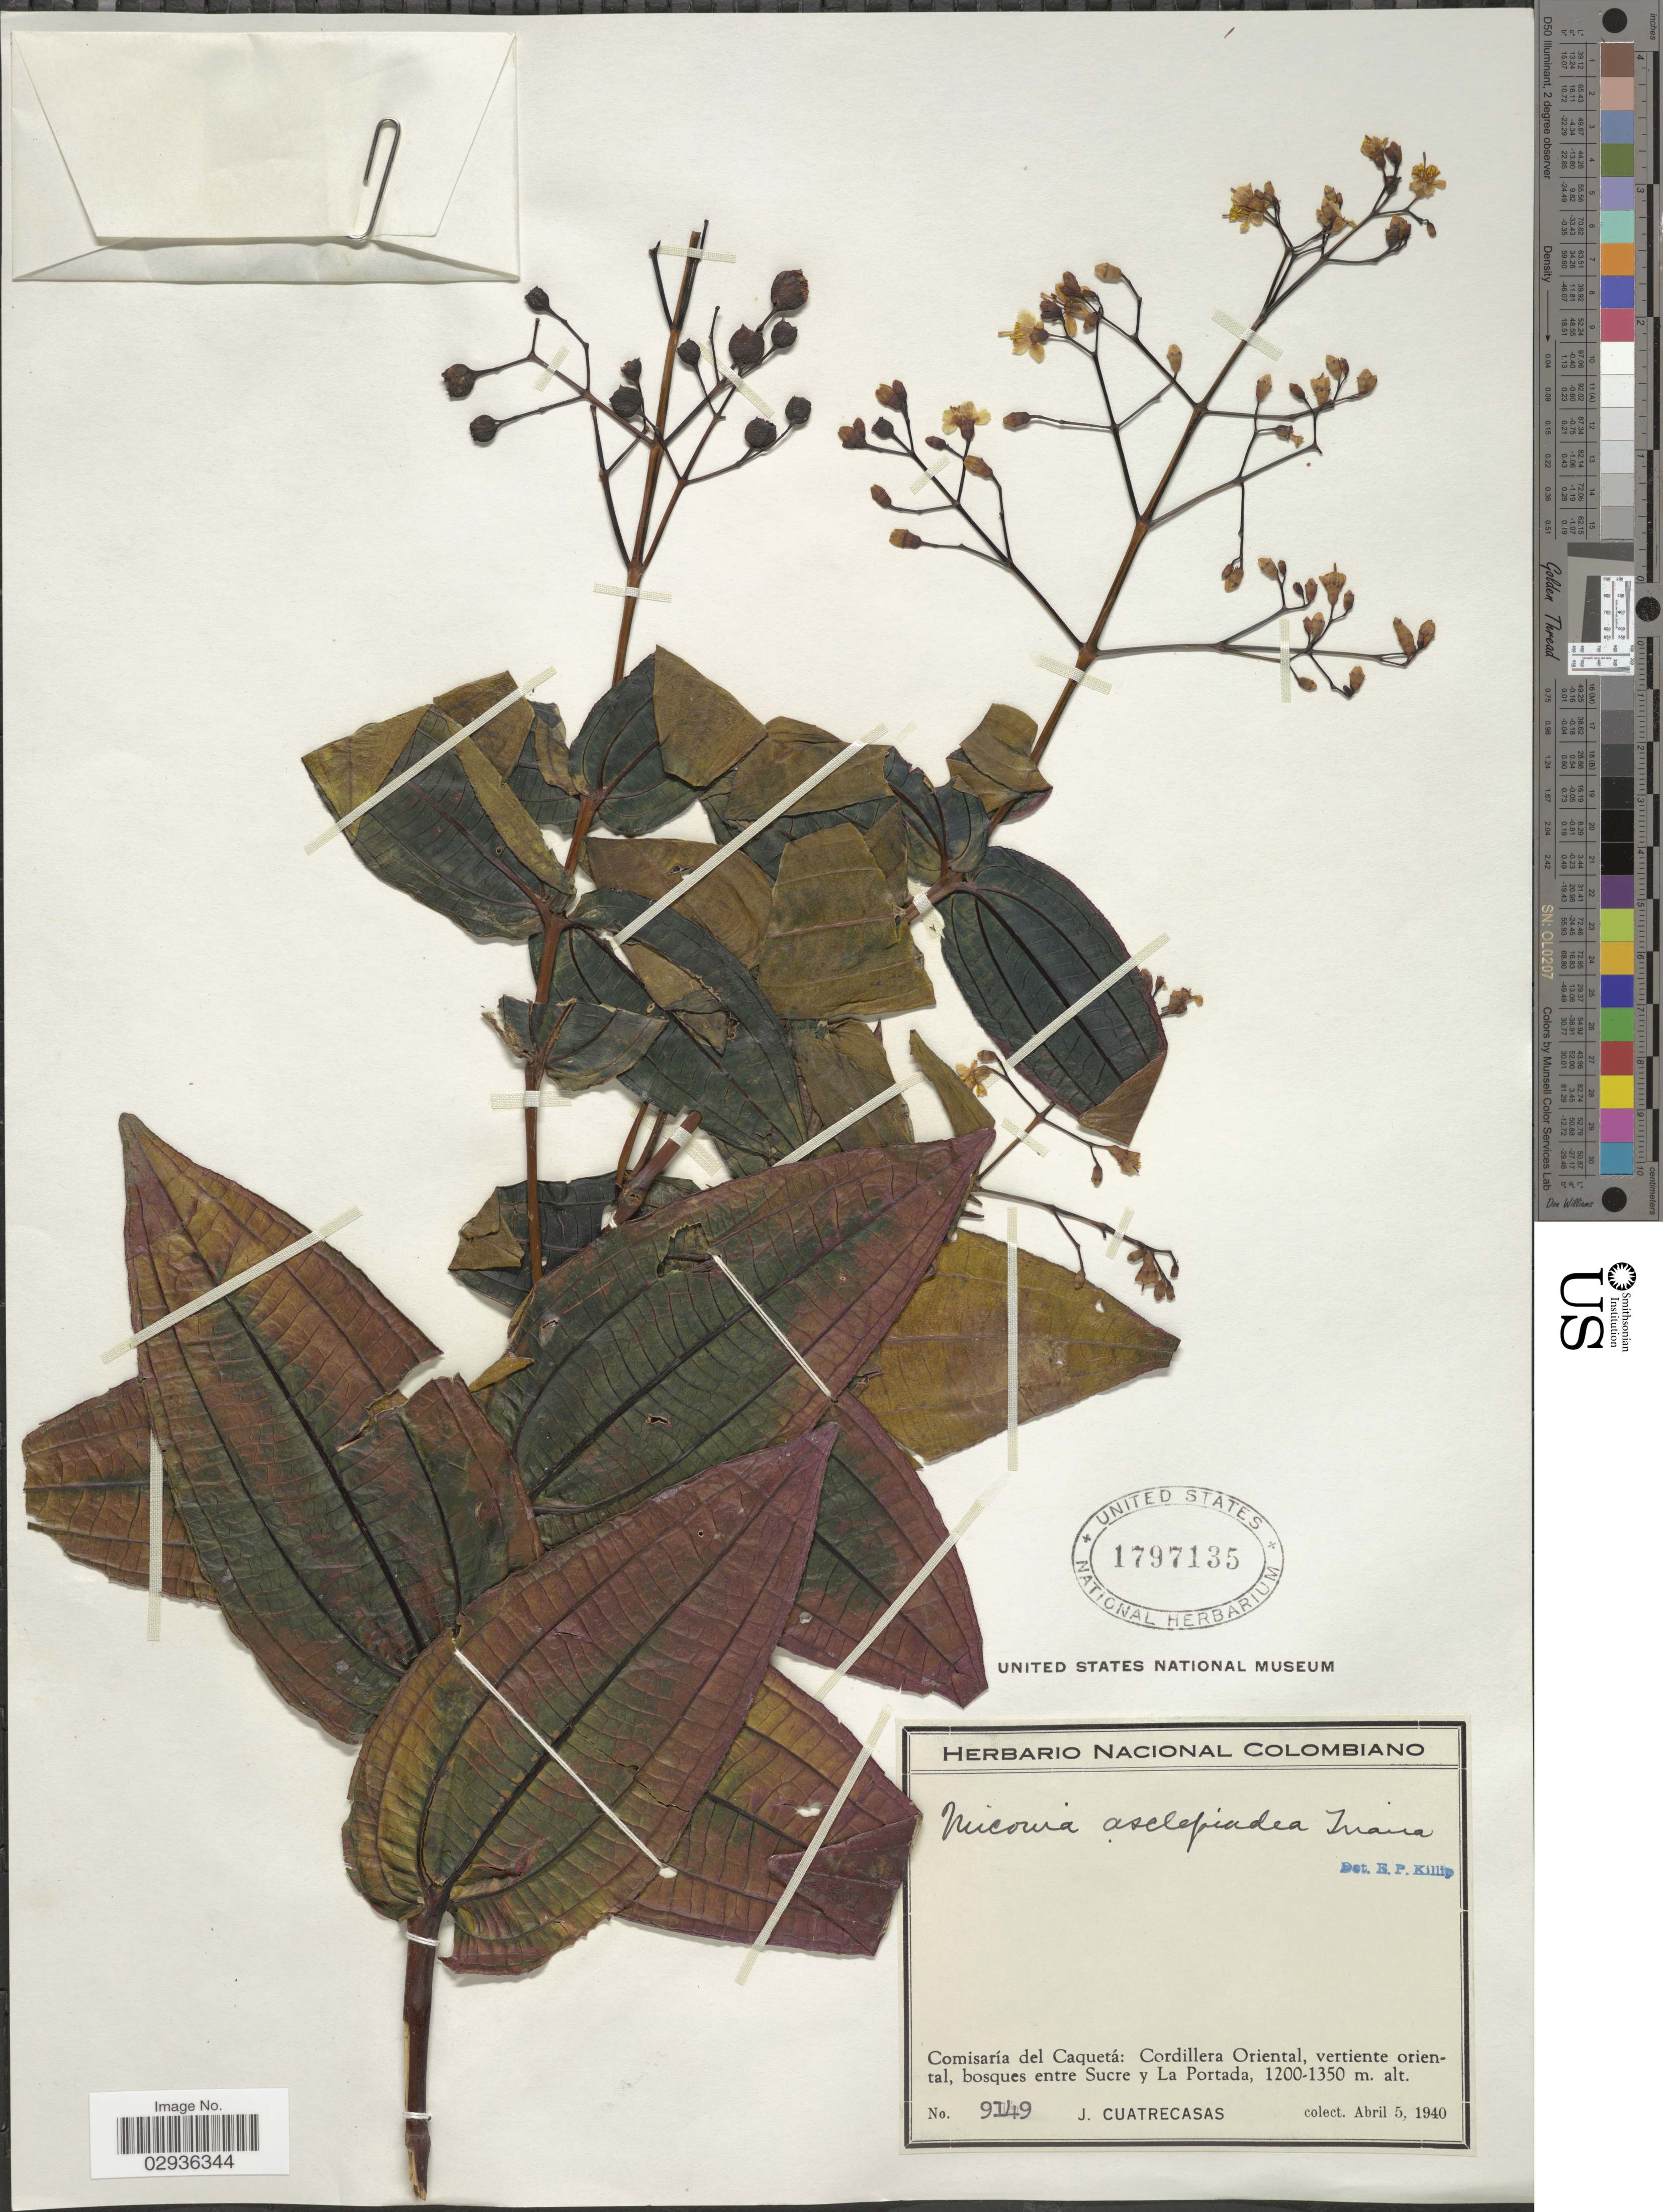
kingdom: Plantae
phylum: Tracheophyta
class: Magnoliopsida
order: Myrtales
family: Melastomataceae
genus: Miconia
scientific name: Miconia asclepiadea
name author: Triana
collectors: J. Cuatrecasas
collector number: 9149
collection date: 1940-04-05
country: Colombia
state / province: Caquetá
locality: Comisaría del Caquetá: Cordillera Oriental, vertiente oriental, bosques entre Sucre y La Portada.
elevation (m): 1200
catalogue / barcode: US 1797135